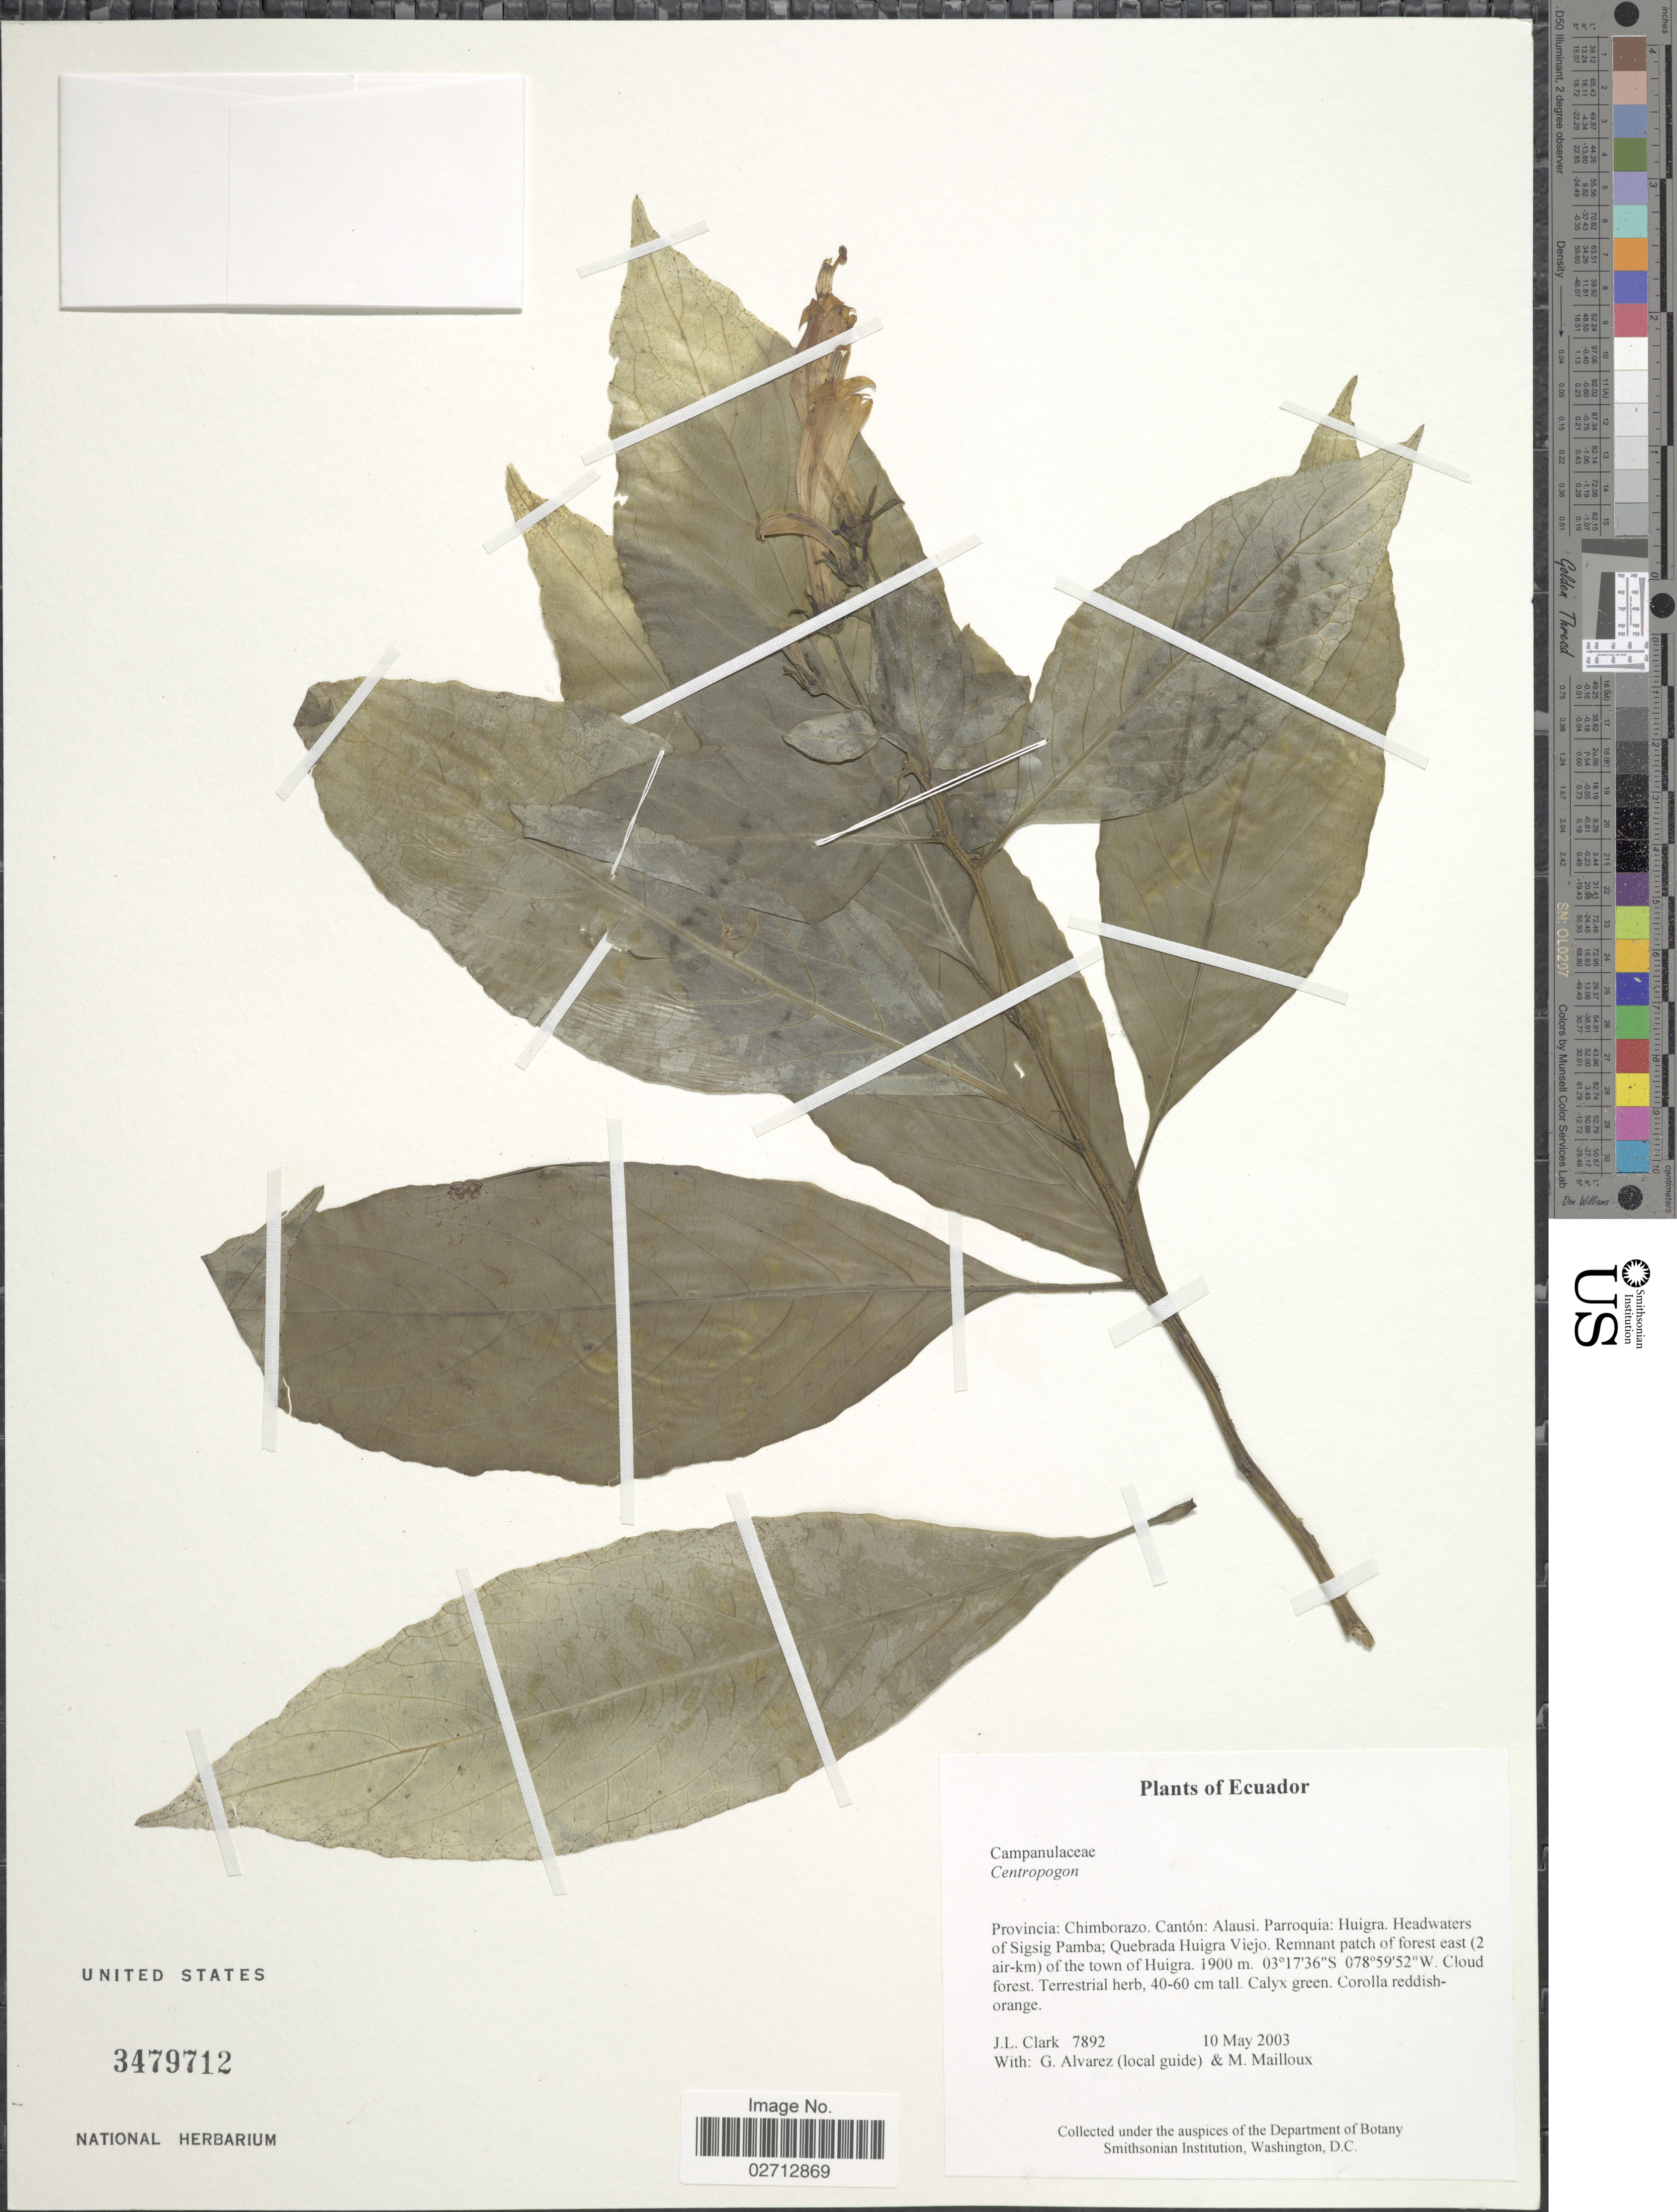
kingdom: Plantae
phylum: Tracheophyta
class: Magnoliopsida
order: Asterales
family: Campanulaceae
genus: Centropogon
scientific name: Centropogon sp.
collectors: J. L. Clark, G. Alvarez (local guide) & M. Mailloux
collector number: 7892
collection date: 2003-05-10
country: Ecuador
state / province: Chimborazo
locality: Canton: Alausi. Parroquia: Huigra. Headwaters of Sigsig Pamba; Quebrada Huigra Viejo. forest east (2 air-km) of the town of Huigra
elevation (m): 1900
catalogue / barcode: US 3479712